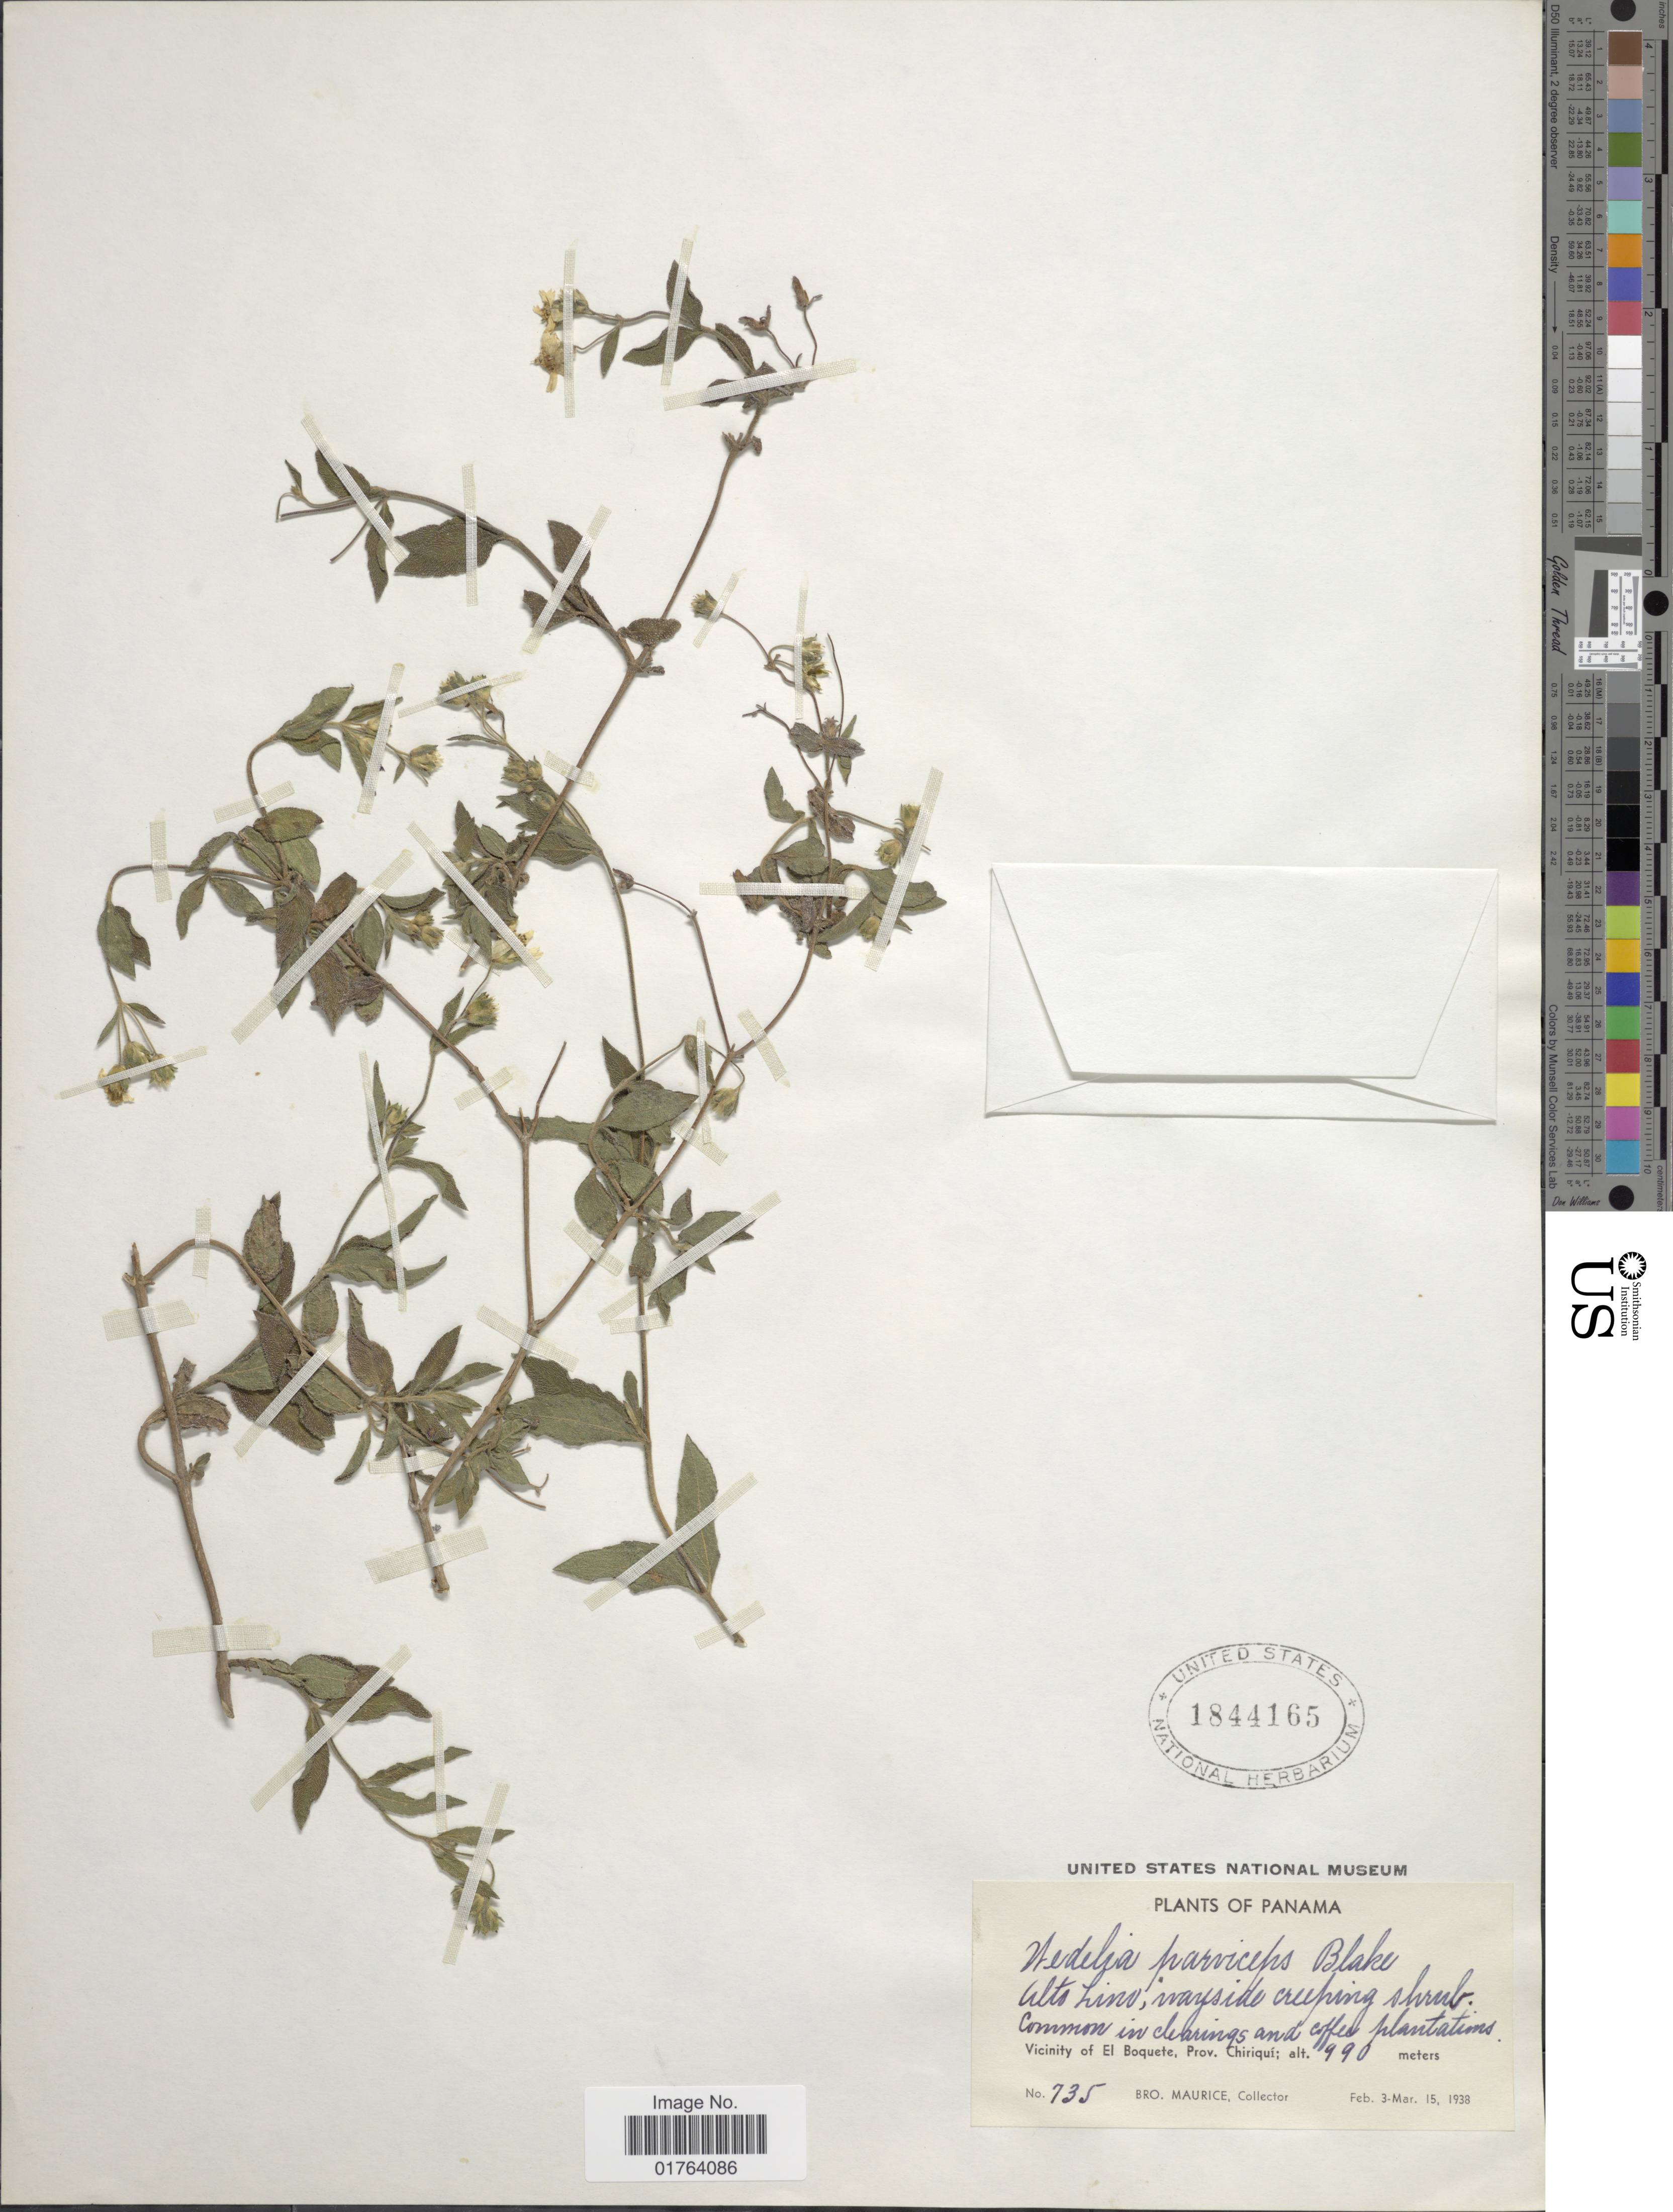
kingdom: Plantae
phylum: Tracheophyta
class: Magnoliopsida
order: Asterales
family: Asteraceae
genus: Wedelia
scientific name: Wedelia acapulcensis var. parviceps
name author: (S.F. Blake) Strother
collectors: B. Maurice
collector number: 735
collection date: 1938-02-03/1938-03-15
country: Panama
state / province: Chiriqui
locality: Vicinity of El Boquete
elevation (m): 990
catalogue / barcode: US 1844165